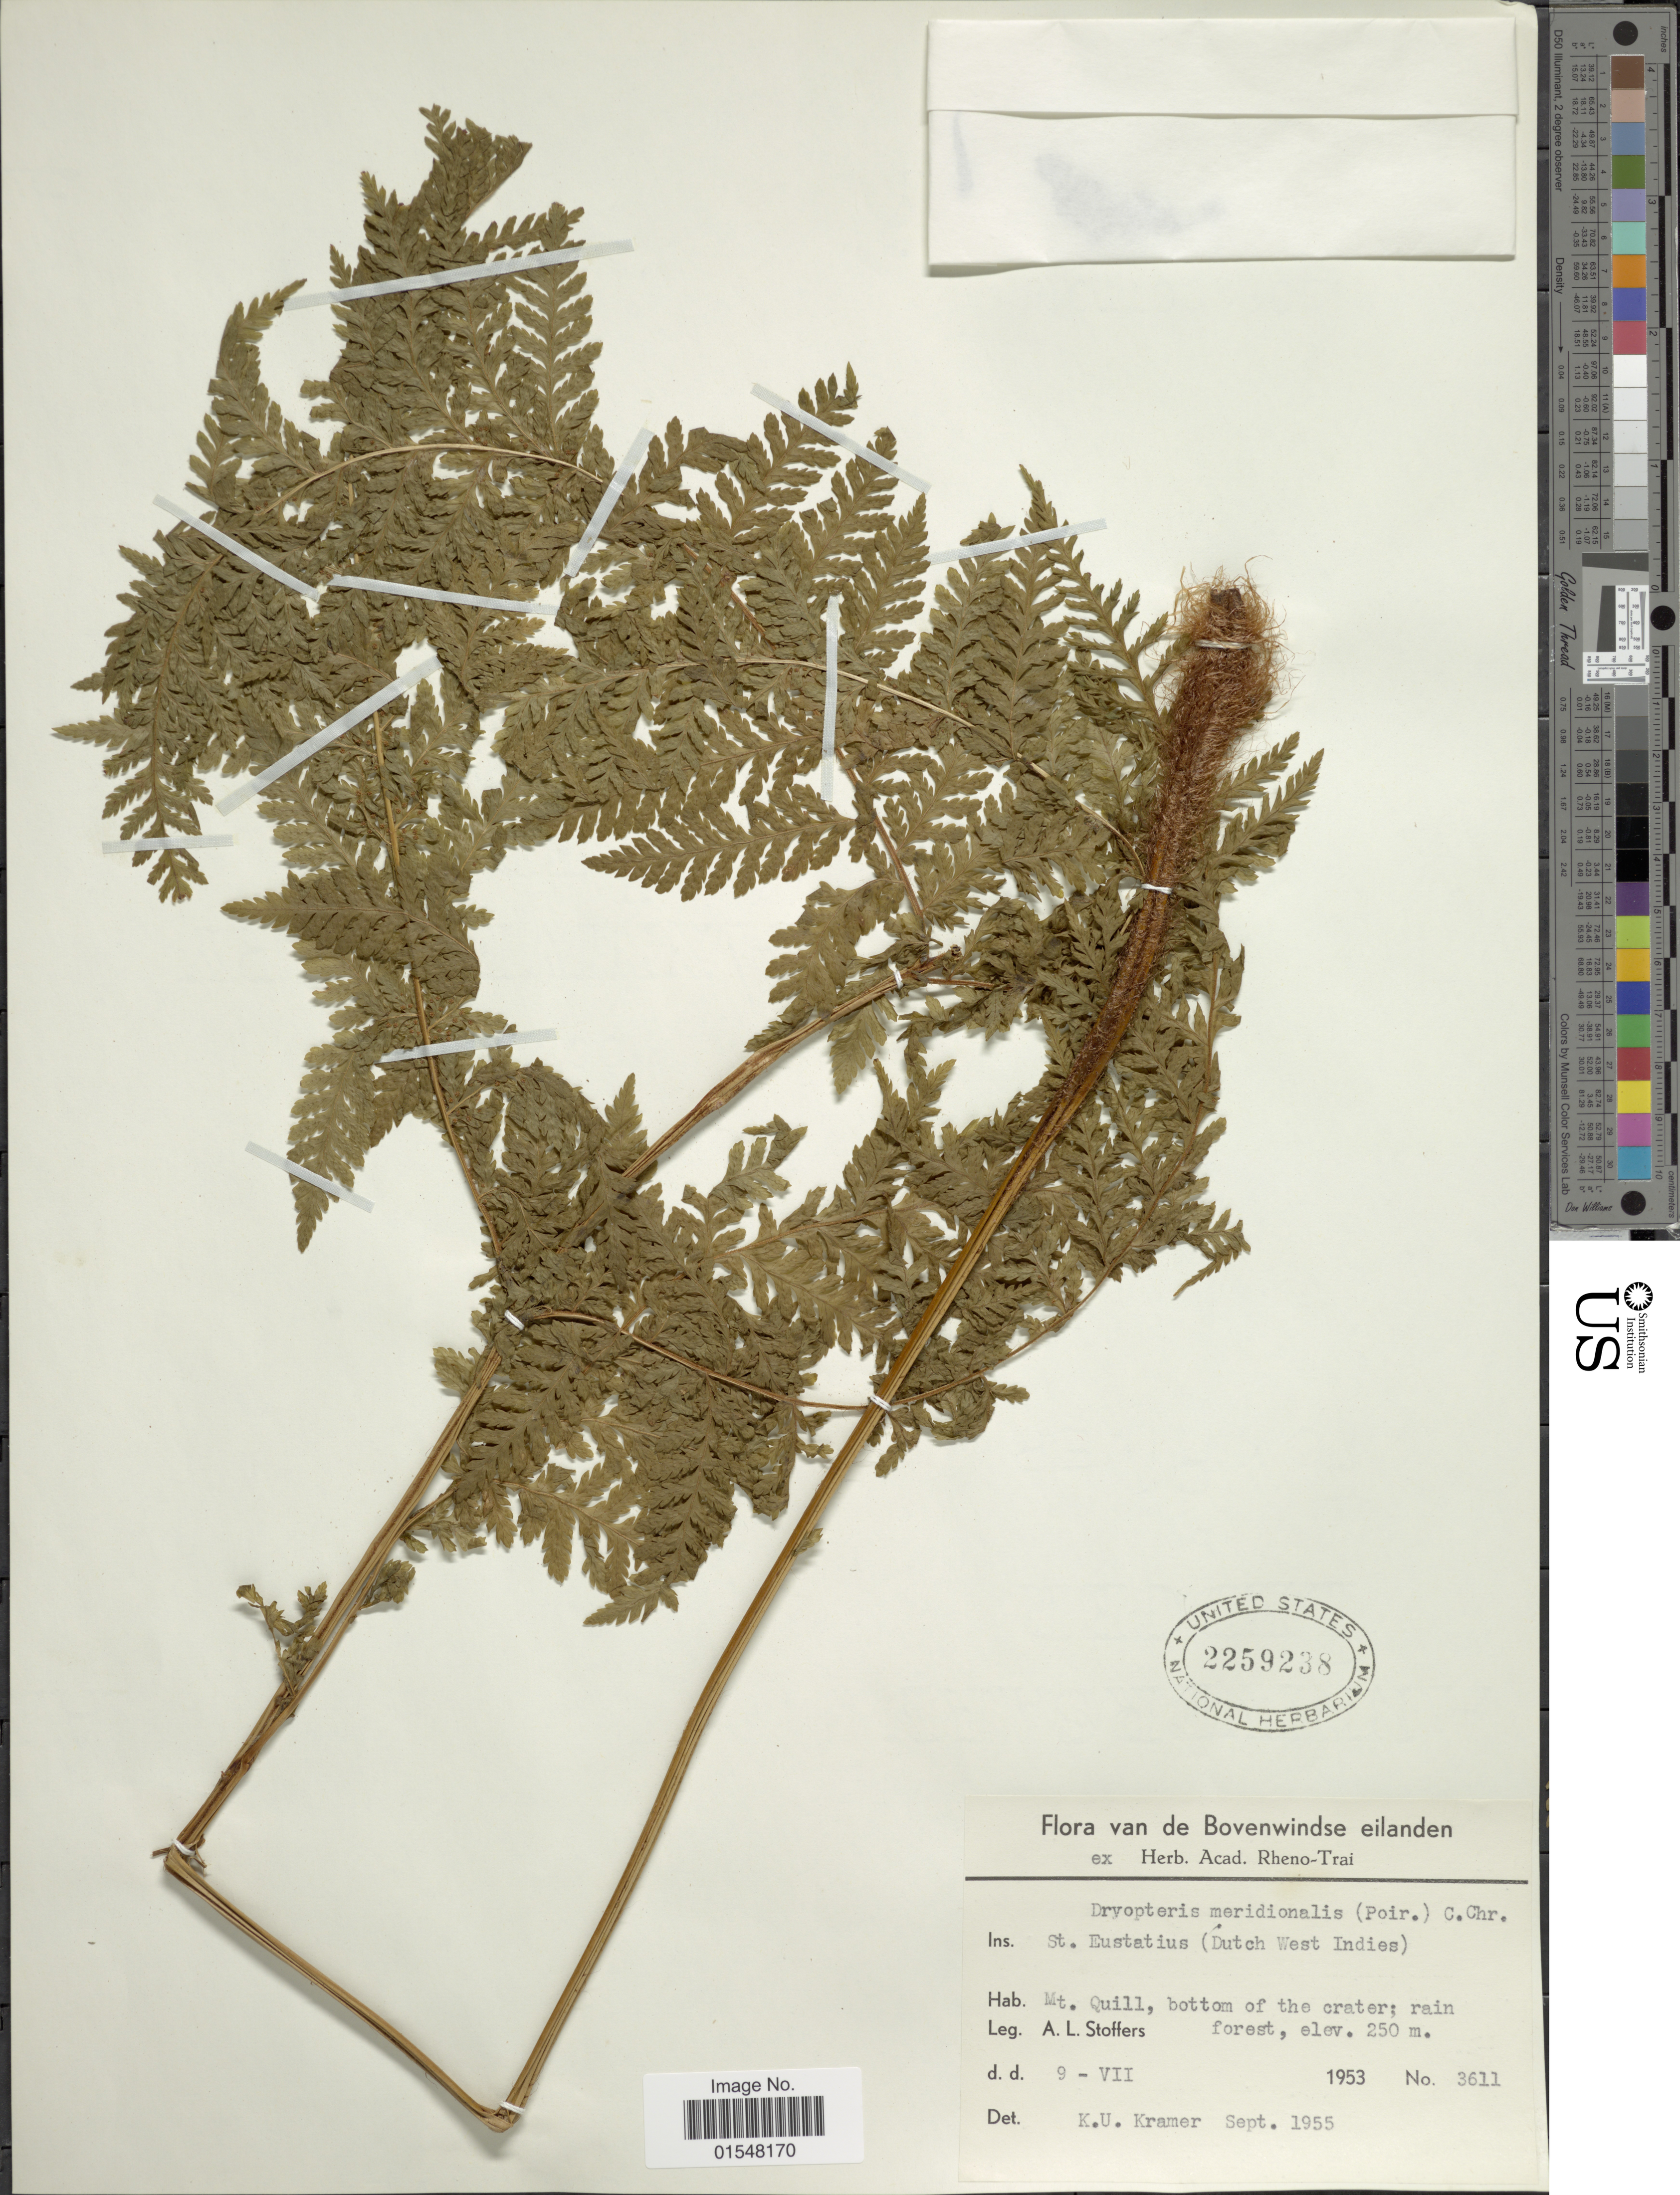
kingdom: Plantae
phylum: Tracheophyta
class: Polypodiopsida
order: Polypodiales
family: Dryopteridaceae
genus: Ctenitis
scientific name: Ctenitis meridionalis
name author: (Poir.) Ching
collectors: A. Stoffers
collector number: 3611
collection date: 1953-07-09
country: Netherlands Antilles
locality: Bovenwindse eilanden, St. Eustatius (Dutch West Indies), Mt. Quill, bottom of the crater; rain forest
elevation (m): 250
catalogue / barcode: US 2259238